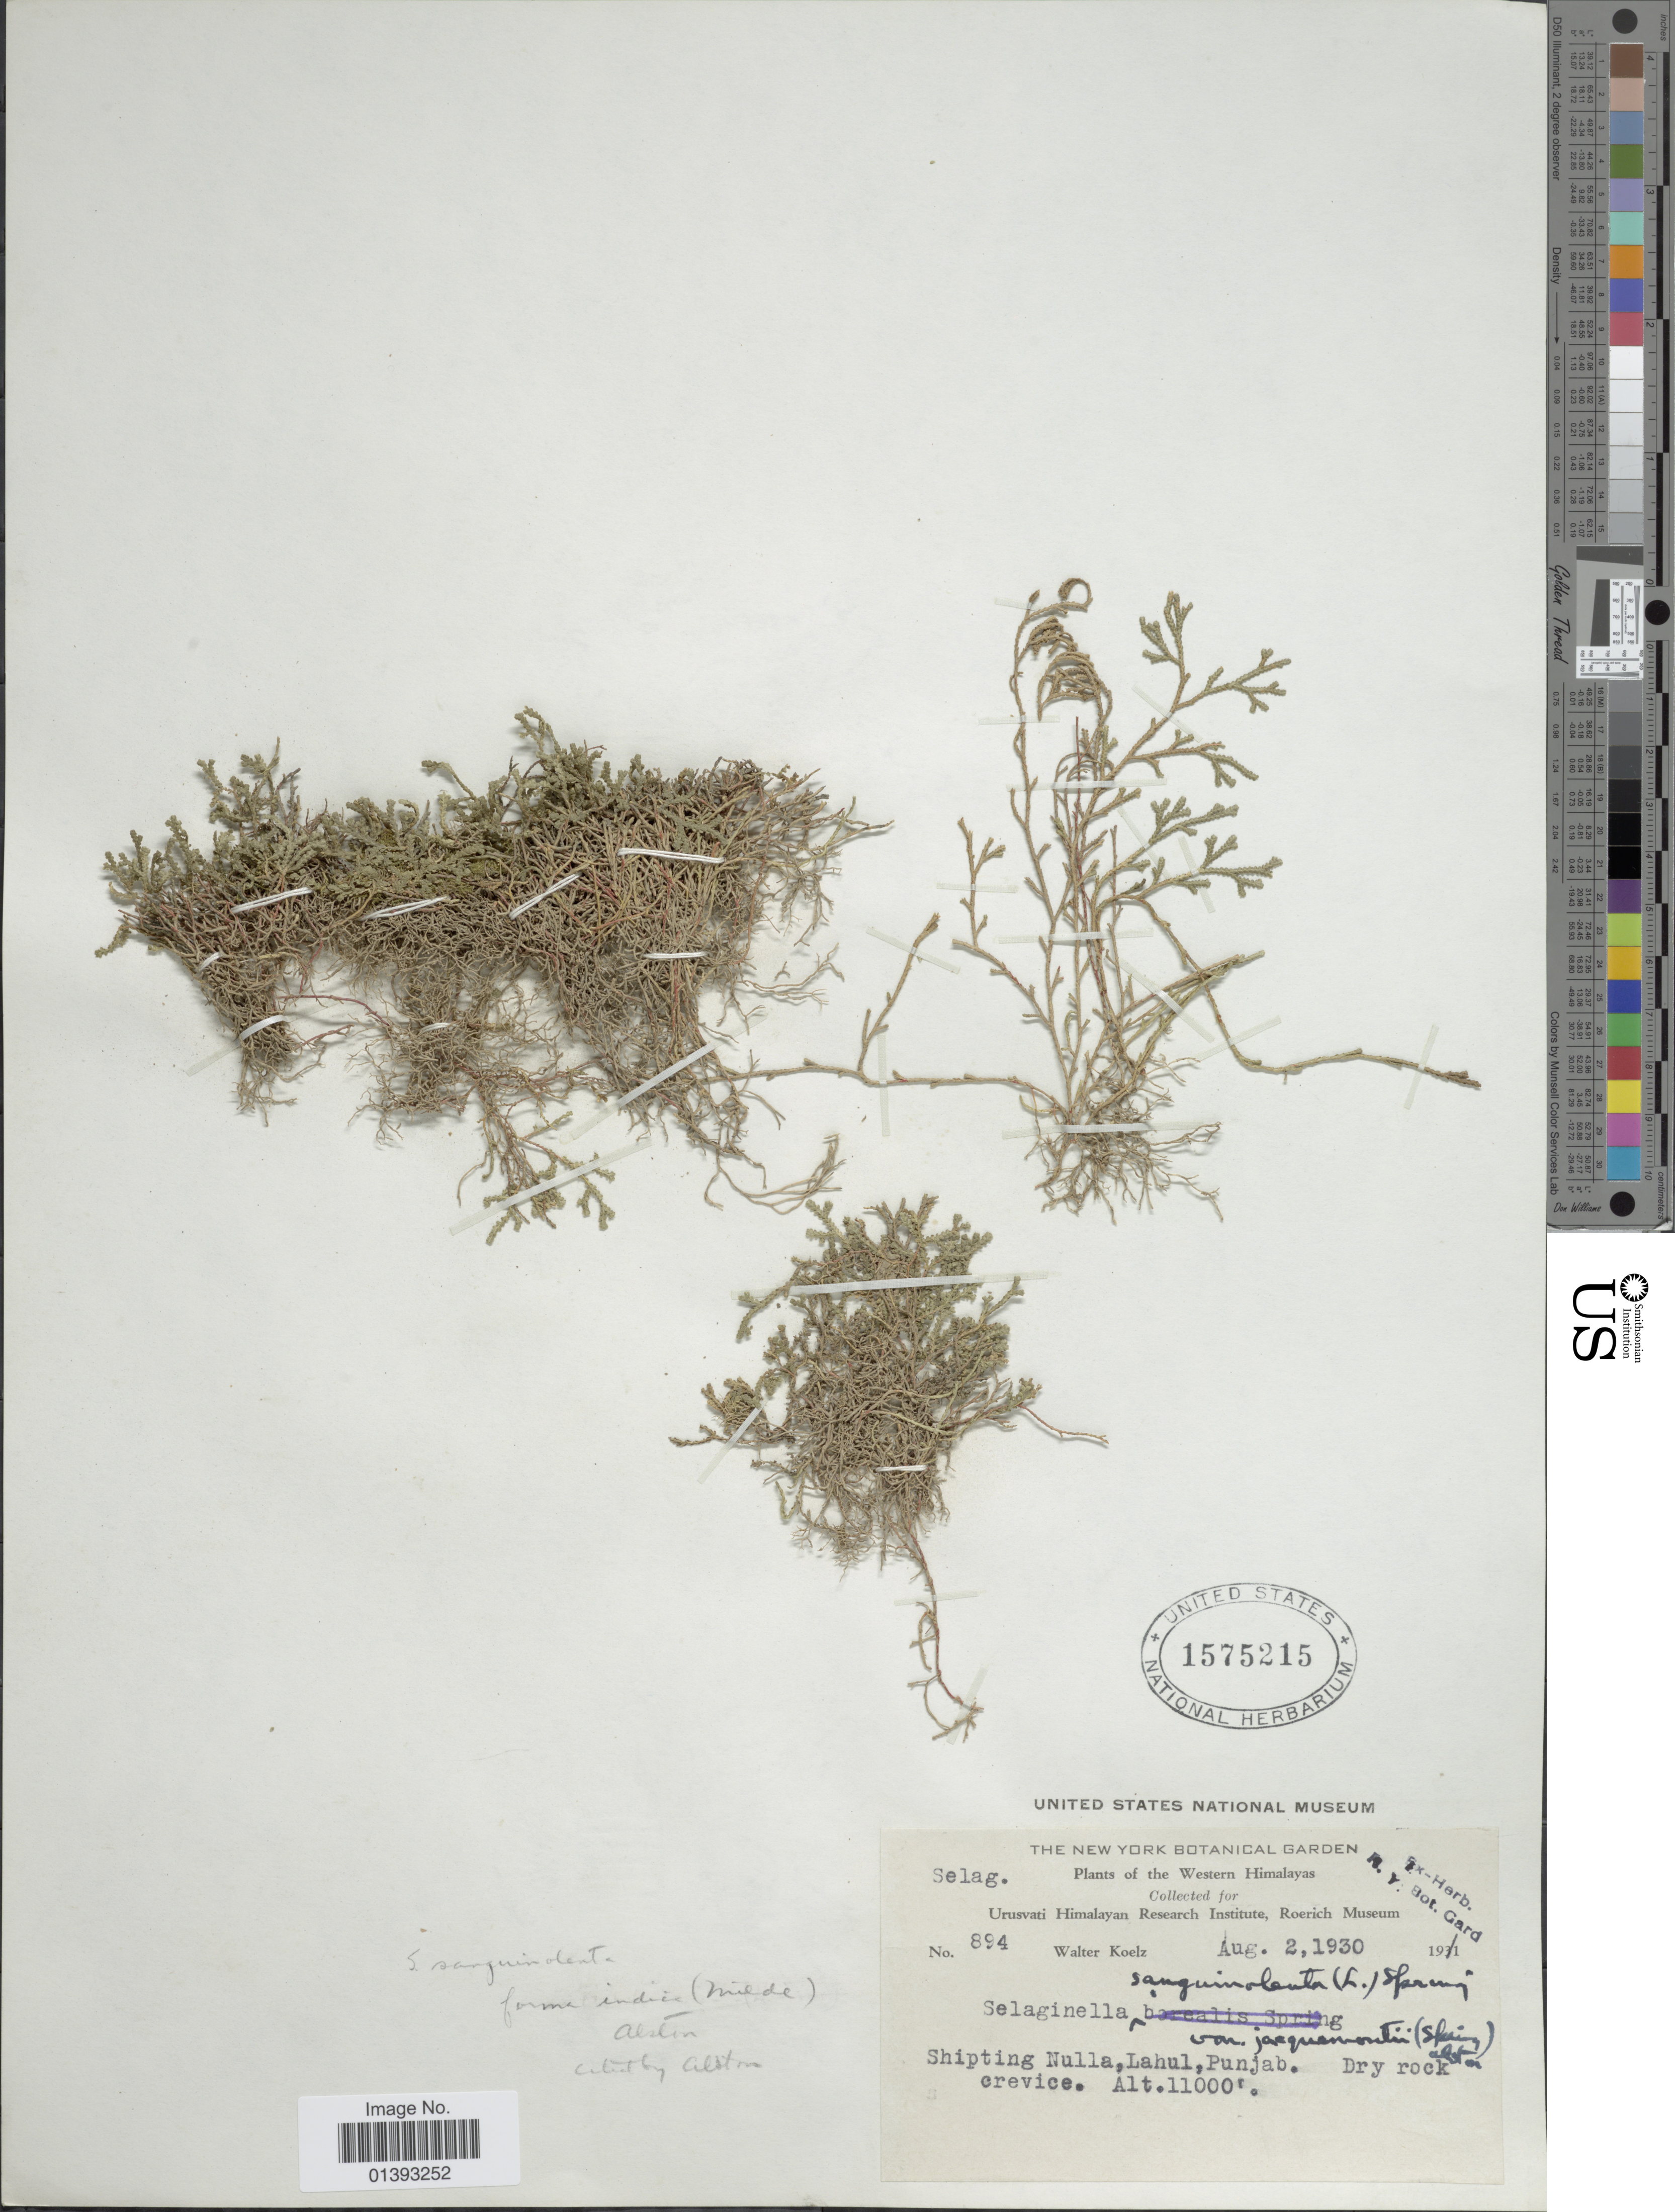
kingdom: Plantae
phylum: Tracheophyta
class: Lycopodiopsida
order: Selaginellales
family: Selaginellaceae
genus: Selaginella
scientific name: Selaginella sanguinolenta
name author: (L.) Spring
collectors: W. N. Koelz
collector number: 894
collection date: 1930-08-02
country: India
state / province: Punjab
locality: Western Himalayas, Shipting Nulla, Lahul, punjab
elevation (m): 3353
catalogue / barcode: US 1575215